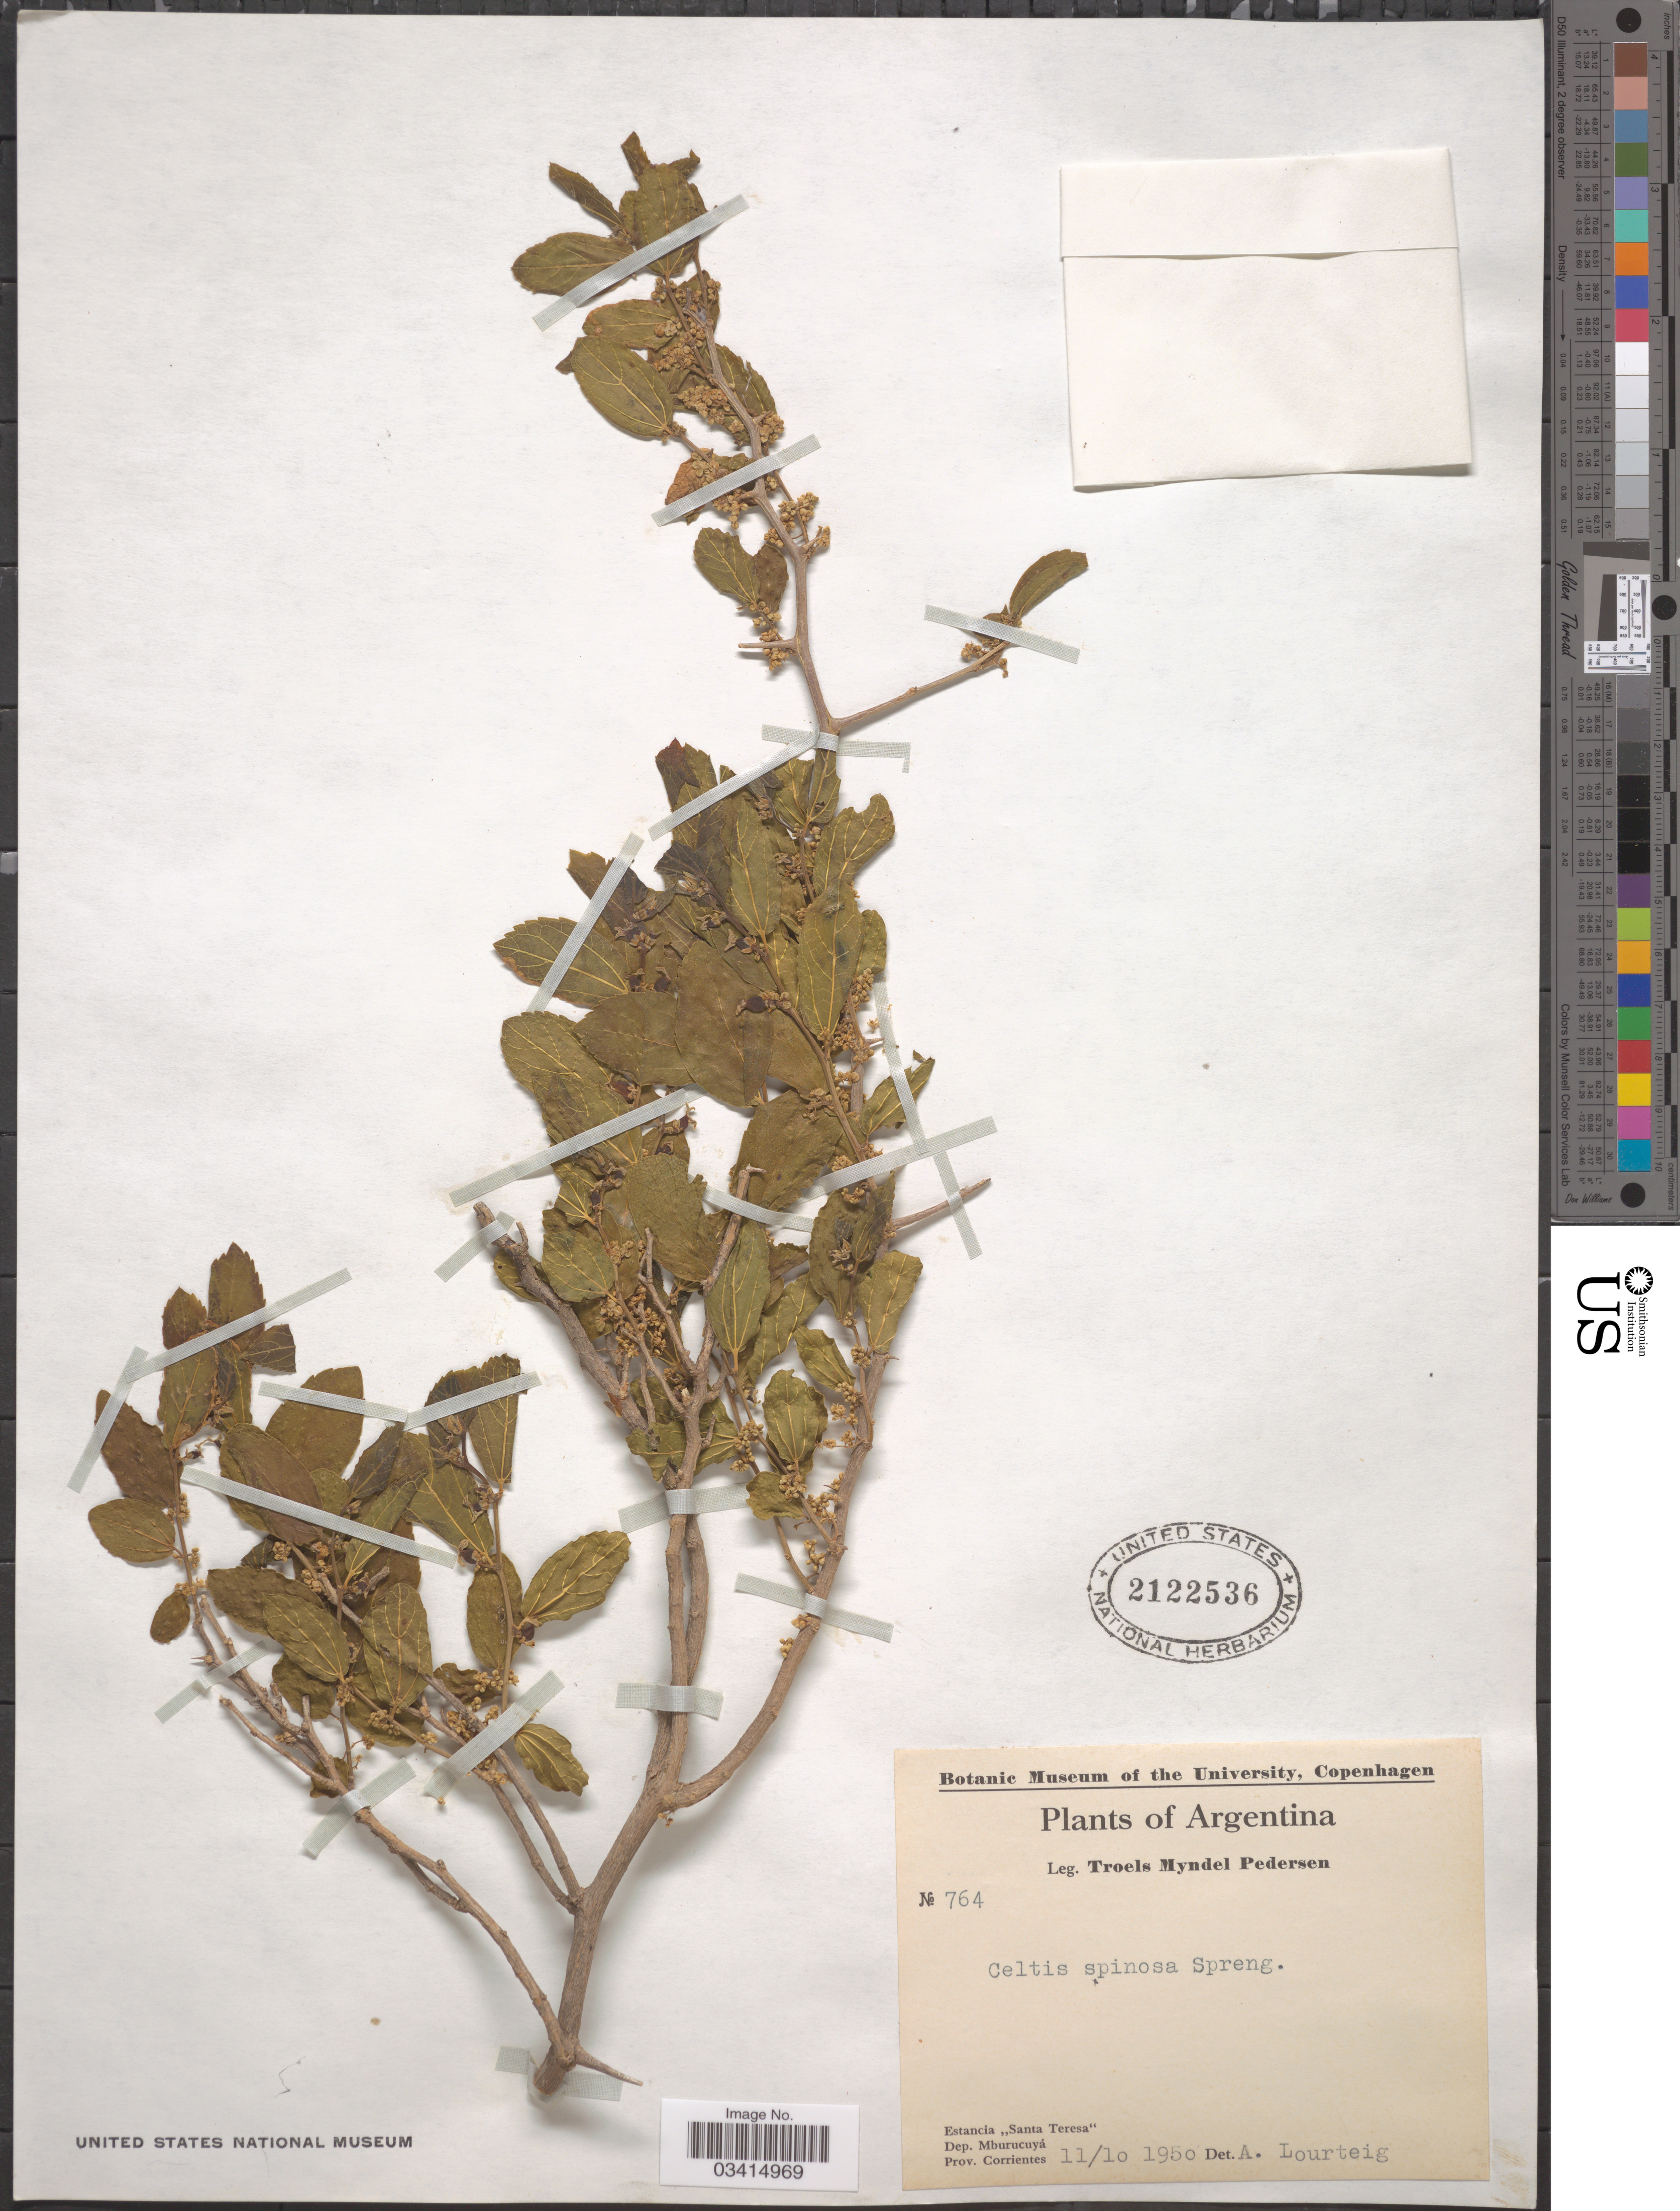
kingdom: Plantae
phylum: Tracheophyta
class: Magnoliopsida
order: Rosales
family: Cannabaceae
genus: Celtis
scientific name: Celtis spinosa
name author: Ruiz ex Miq.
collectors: T. Pederson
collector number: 764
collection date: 1950-10-11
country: Argentina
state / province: Corrientes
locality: Estancia "Santa Teresa". Dep. Mburucuyá.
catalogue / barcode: US 2122536